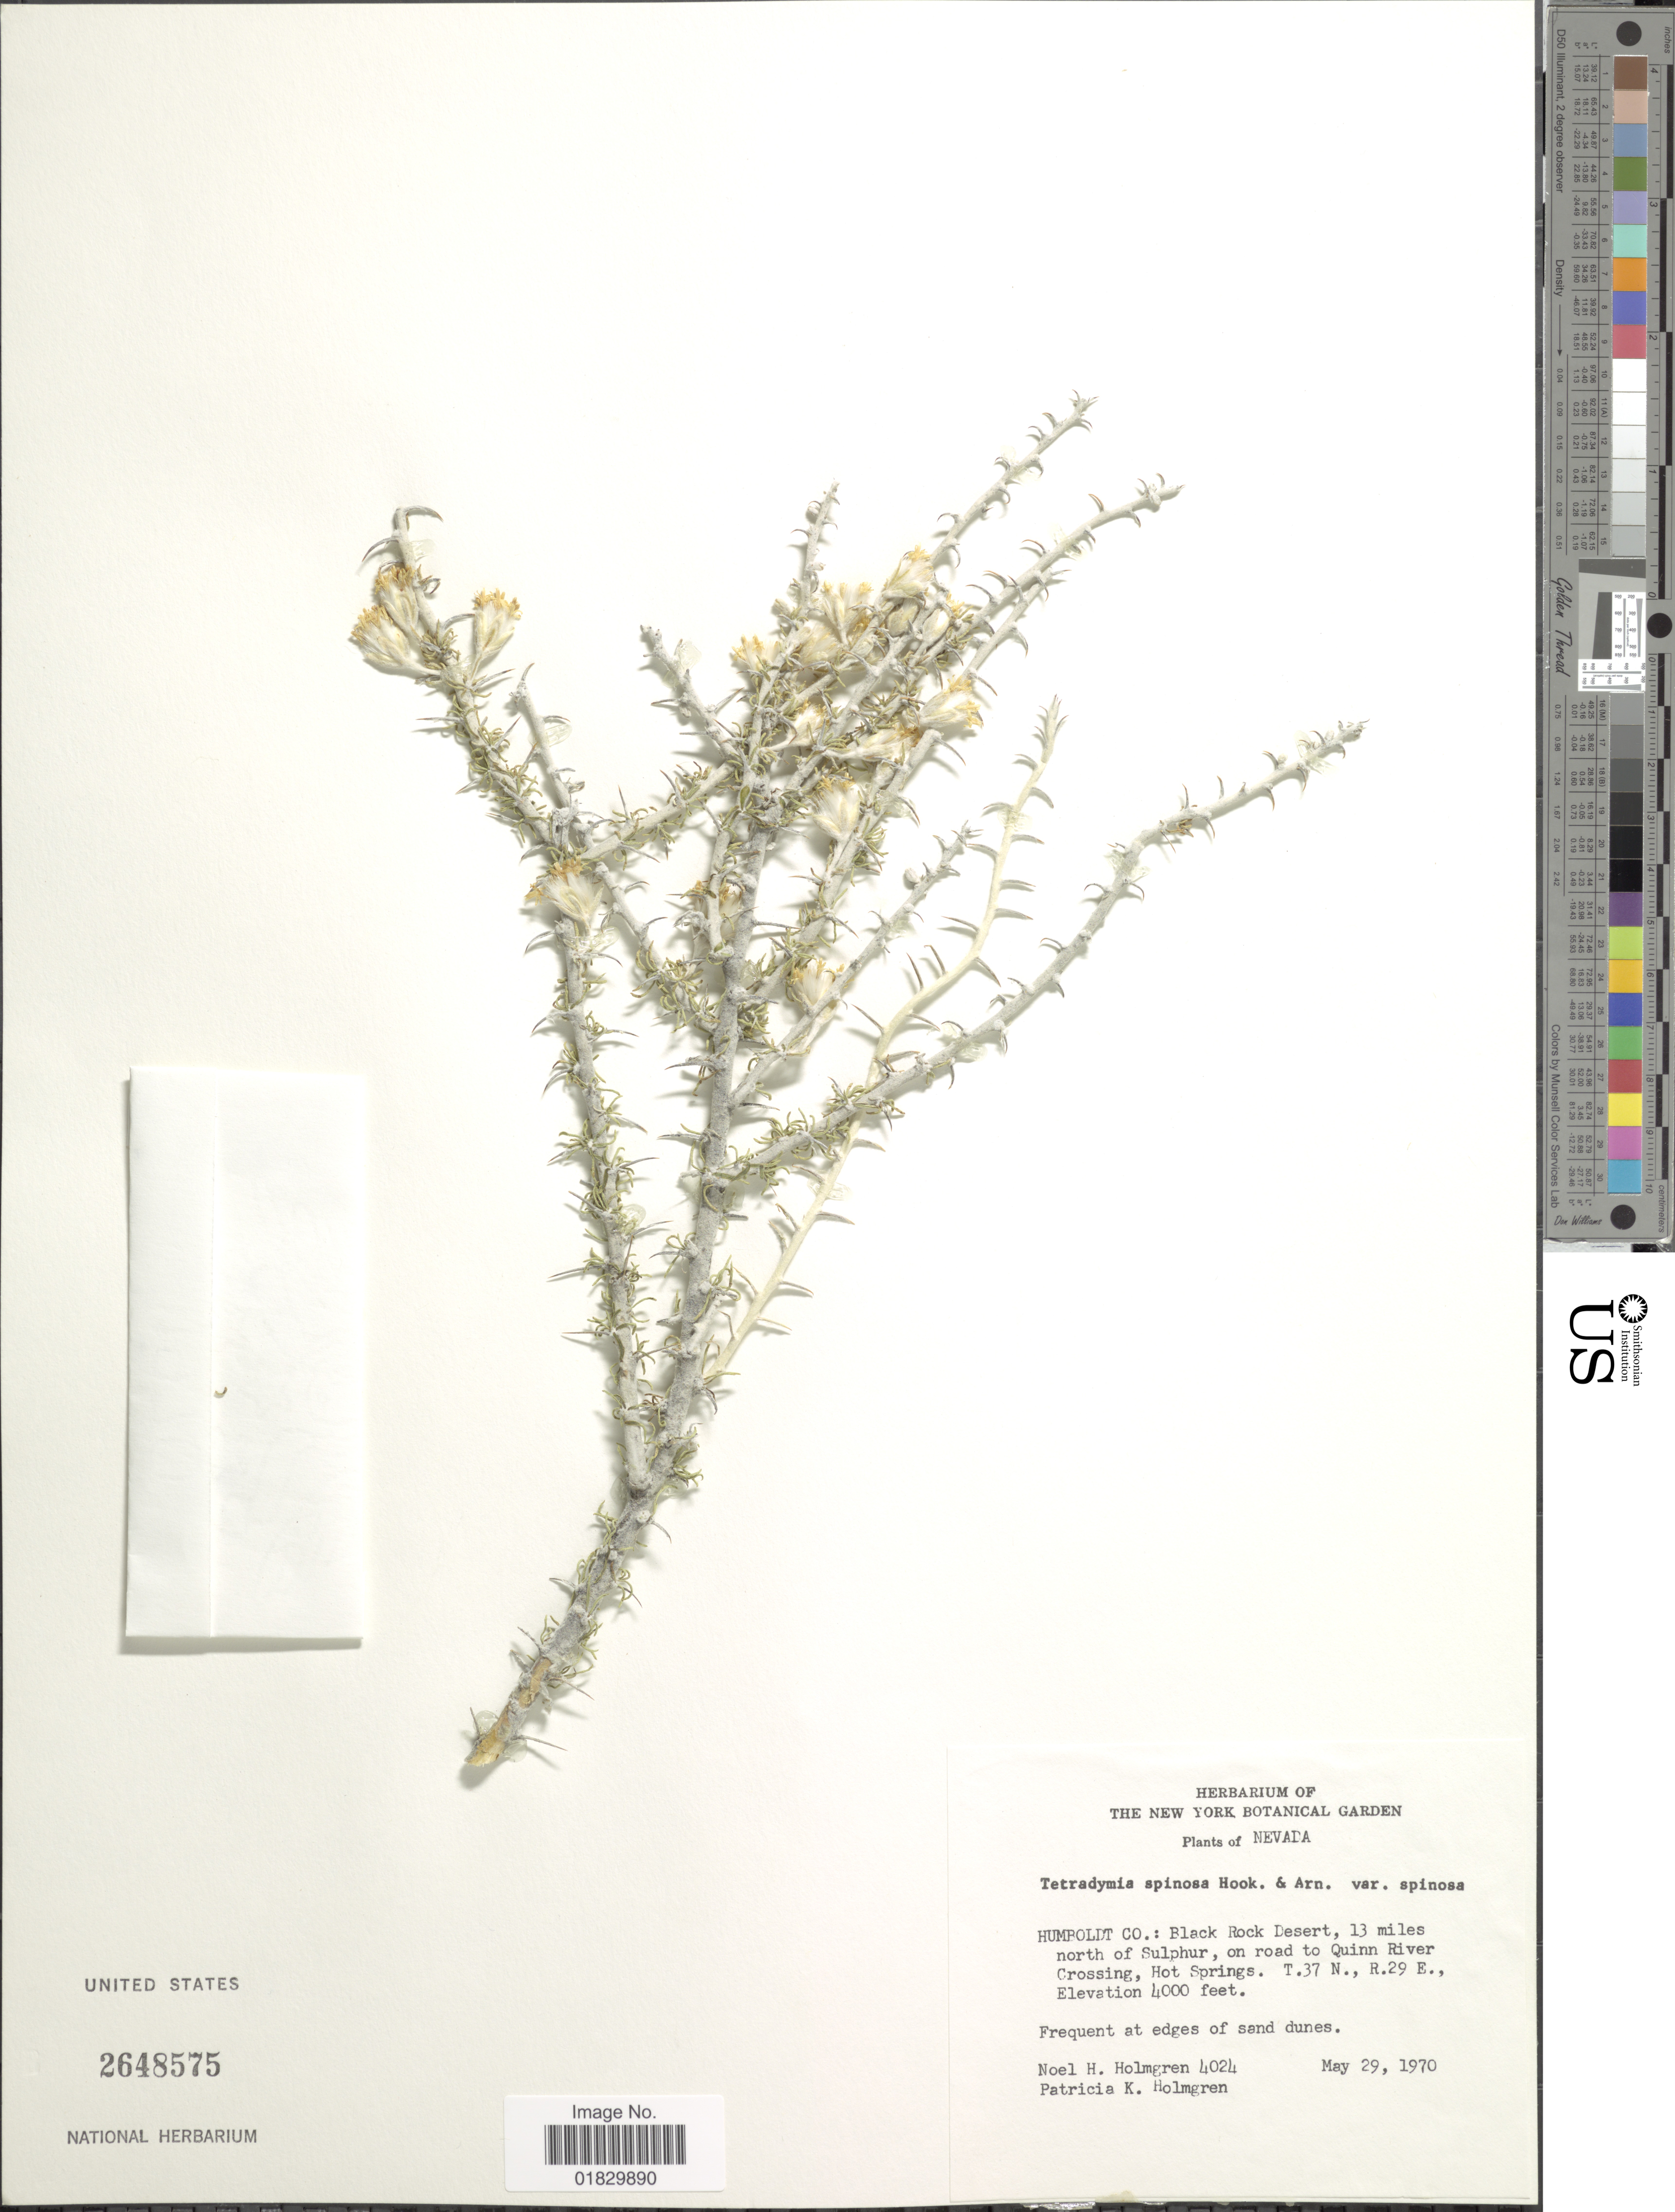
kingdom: Plantae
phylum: Tracheophyta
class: Magnoliopsida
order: Asterales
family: Asteraceae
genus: Tetradymia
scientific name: Tetradymia spinosa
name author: Hook. & Arn.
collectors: N. H. Holmgren & P. K. Holmgren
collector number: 4024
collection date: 1970-05-29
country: United States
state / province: Nevada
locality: Humboldt Co.: Black Rock Desert, 13 miles north of Sulphur, on road to Quinn River Crossing, Hot Springs, T. 37 N., R. 29 E.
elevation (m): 1219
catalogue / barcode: US 2648575